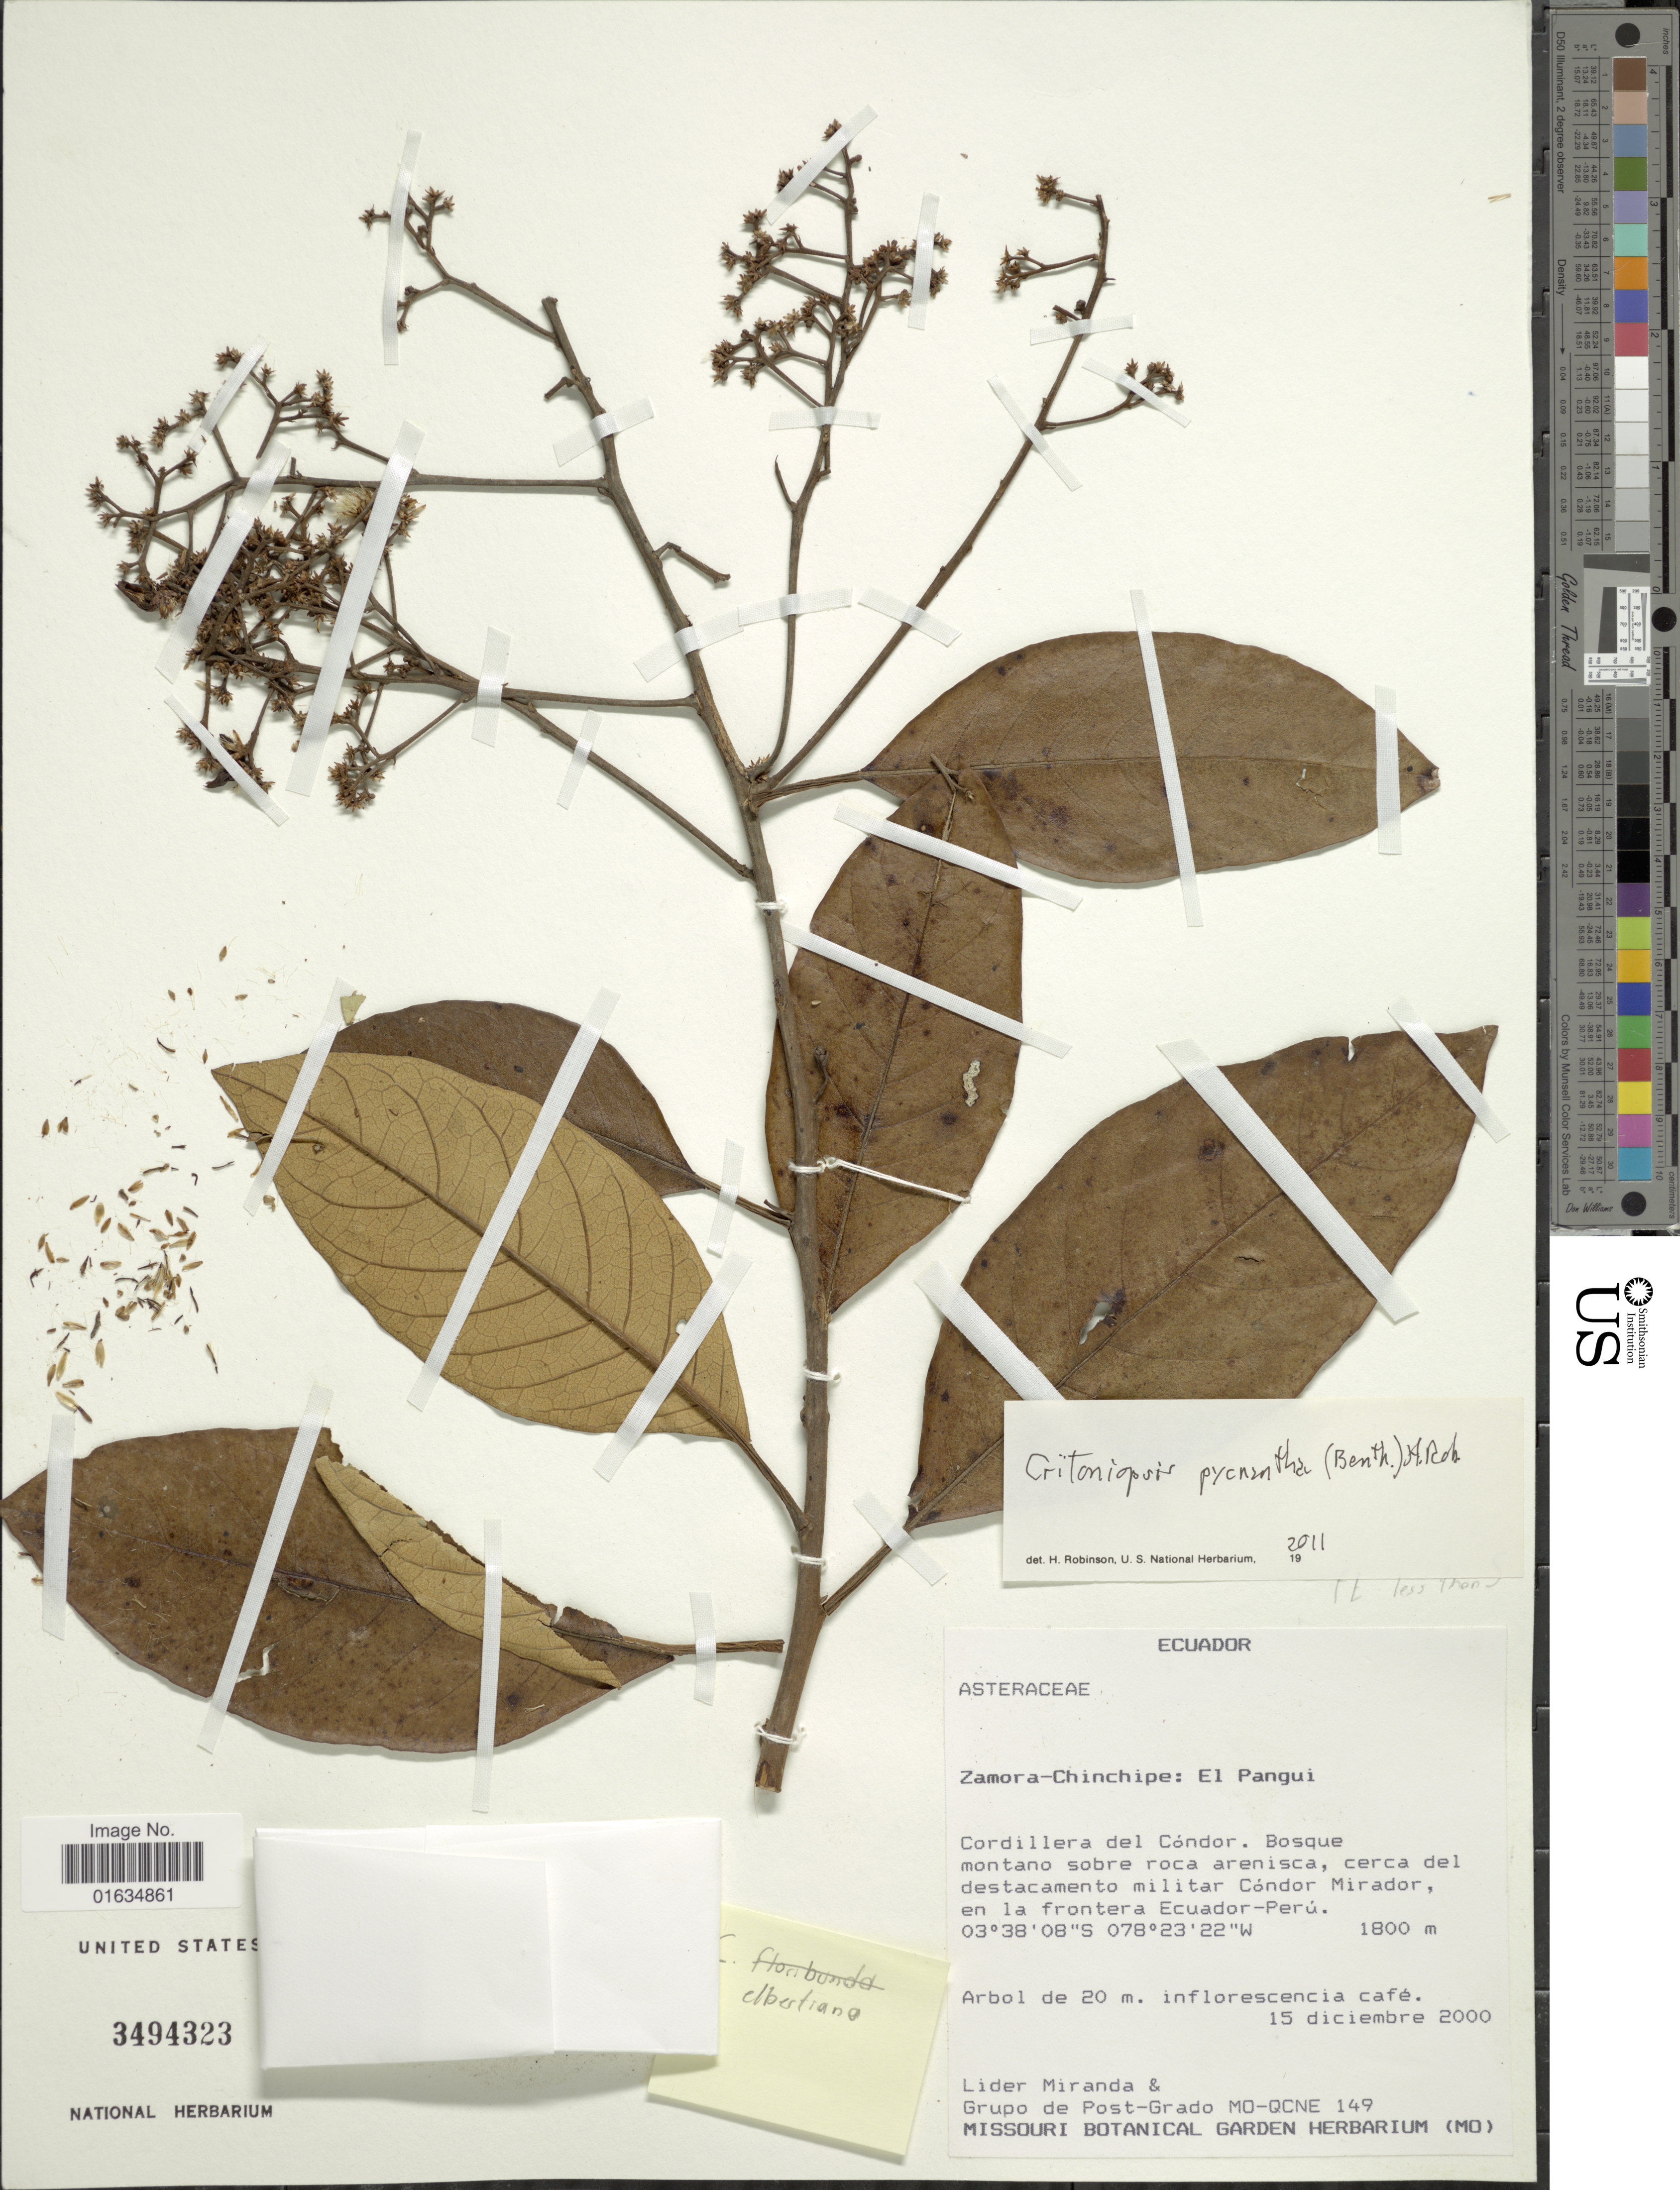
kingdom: Plantae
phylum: Tracheophyta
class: Magnoliopsida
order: Asterales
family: Asteraceae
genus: Critoniopsis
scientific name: Critoniopsis pycnantha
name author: (Benth.) H. Rob.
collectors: L. Miranda & Grupo Post-Grado MO-QCNE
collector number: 149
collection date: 2000-12-15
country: Ecuador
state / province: Zamora-Chinchipe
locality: El Pangui, Cordillera del Condor, cerca del destacamento militar Condor Mirador, en la frontera Ecuador-Peru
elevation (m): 1800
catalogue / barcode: US 3494323